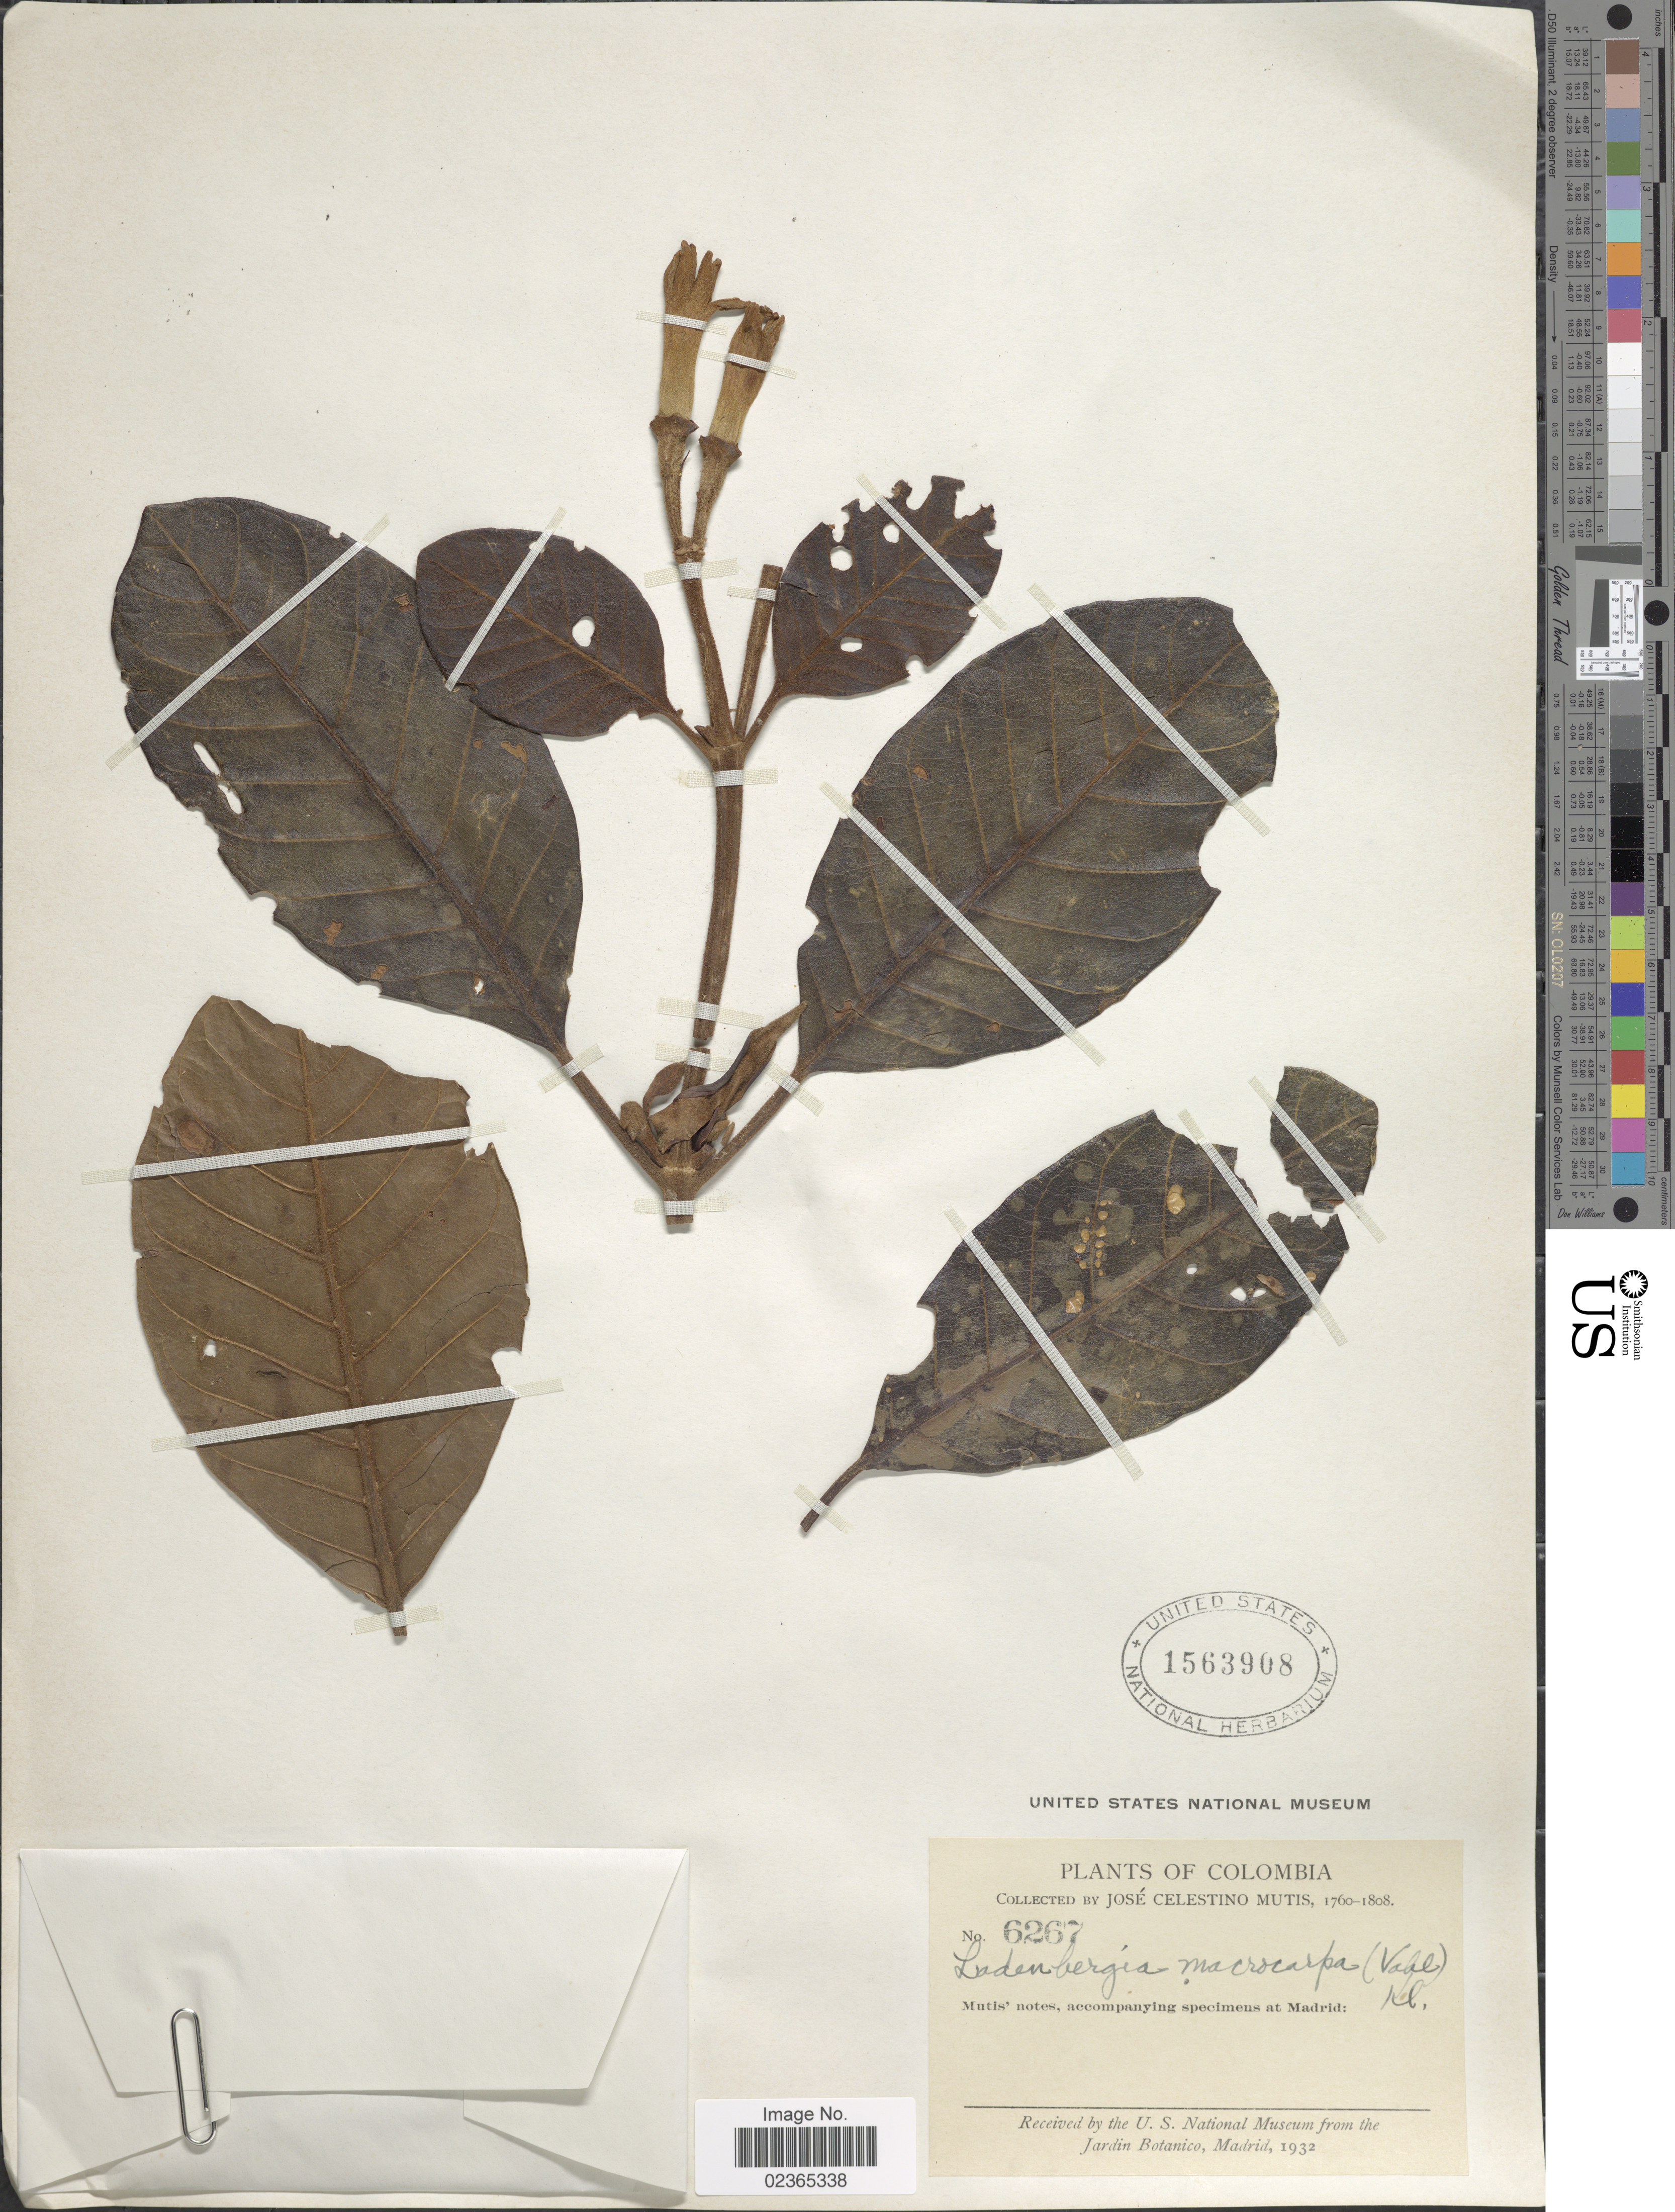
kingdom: Plantae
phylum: Tracheophyta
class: Magnoliopsida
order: Gentianales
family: Rubiaceae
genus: Ladenbergia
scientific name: Ladenbergia macrocarpa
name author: (Vahl) Klotzsch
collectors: J. C. B. Mutis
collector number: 6267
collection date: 1760/1808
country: Colombia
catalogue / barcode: US 1563908